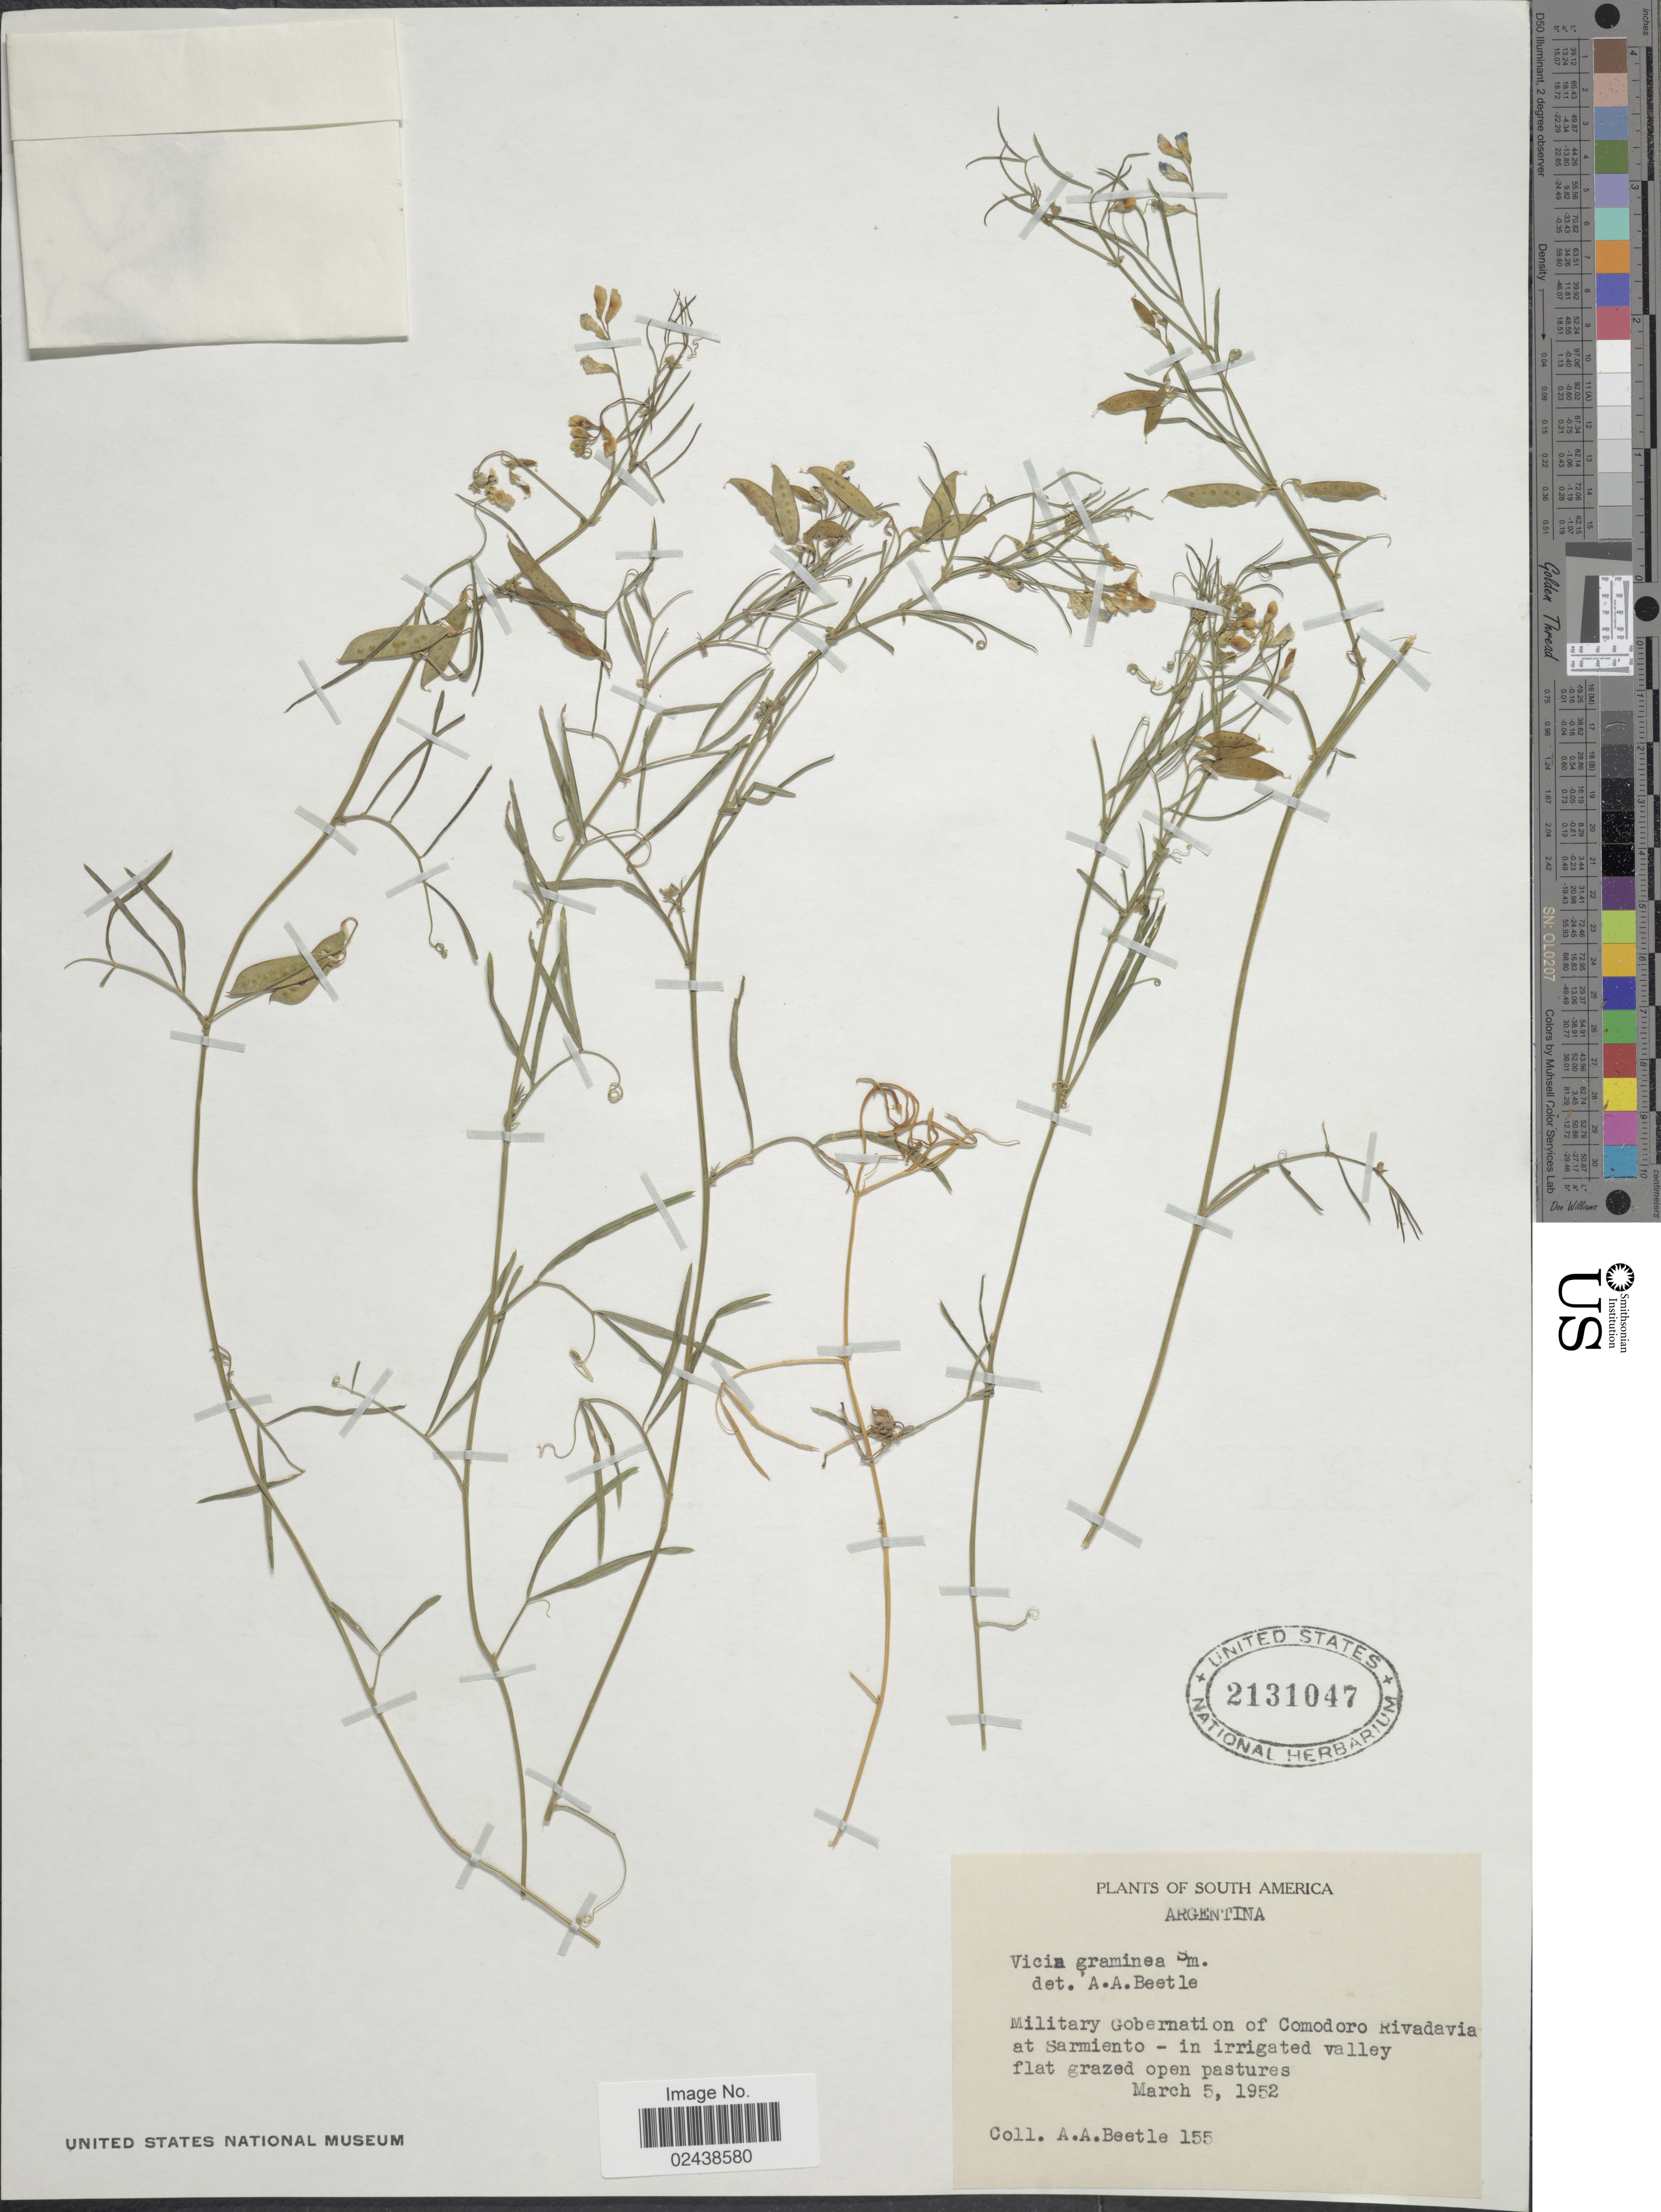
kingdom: Plantae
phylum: Tracheophyta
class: Magnoliopsida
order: Fabales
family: Fabaceae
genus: Vicia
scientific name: Vicia graminea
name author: Sm.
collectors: A. A. Beetle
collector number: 155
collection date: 1952-03-05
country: Argentina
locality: Military Gobernation of Comodor Rivadavia at Sarmiento - in irrigated valley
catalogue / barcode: US 2131047